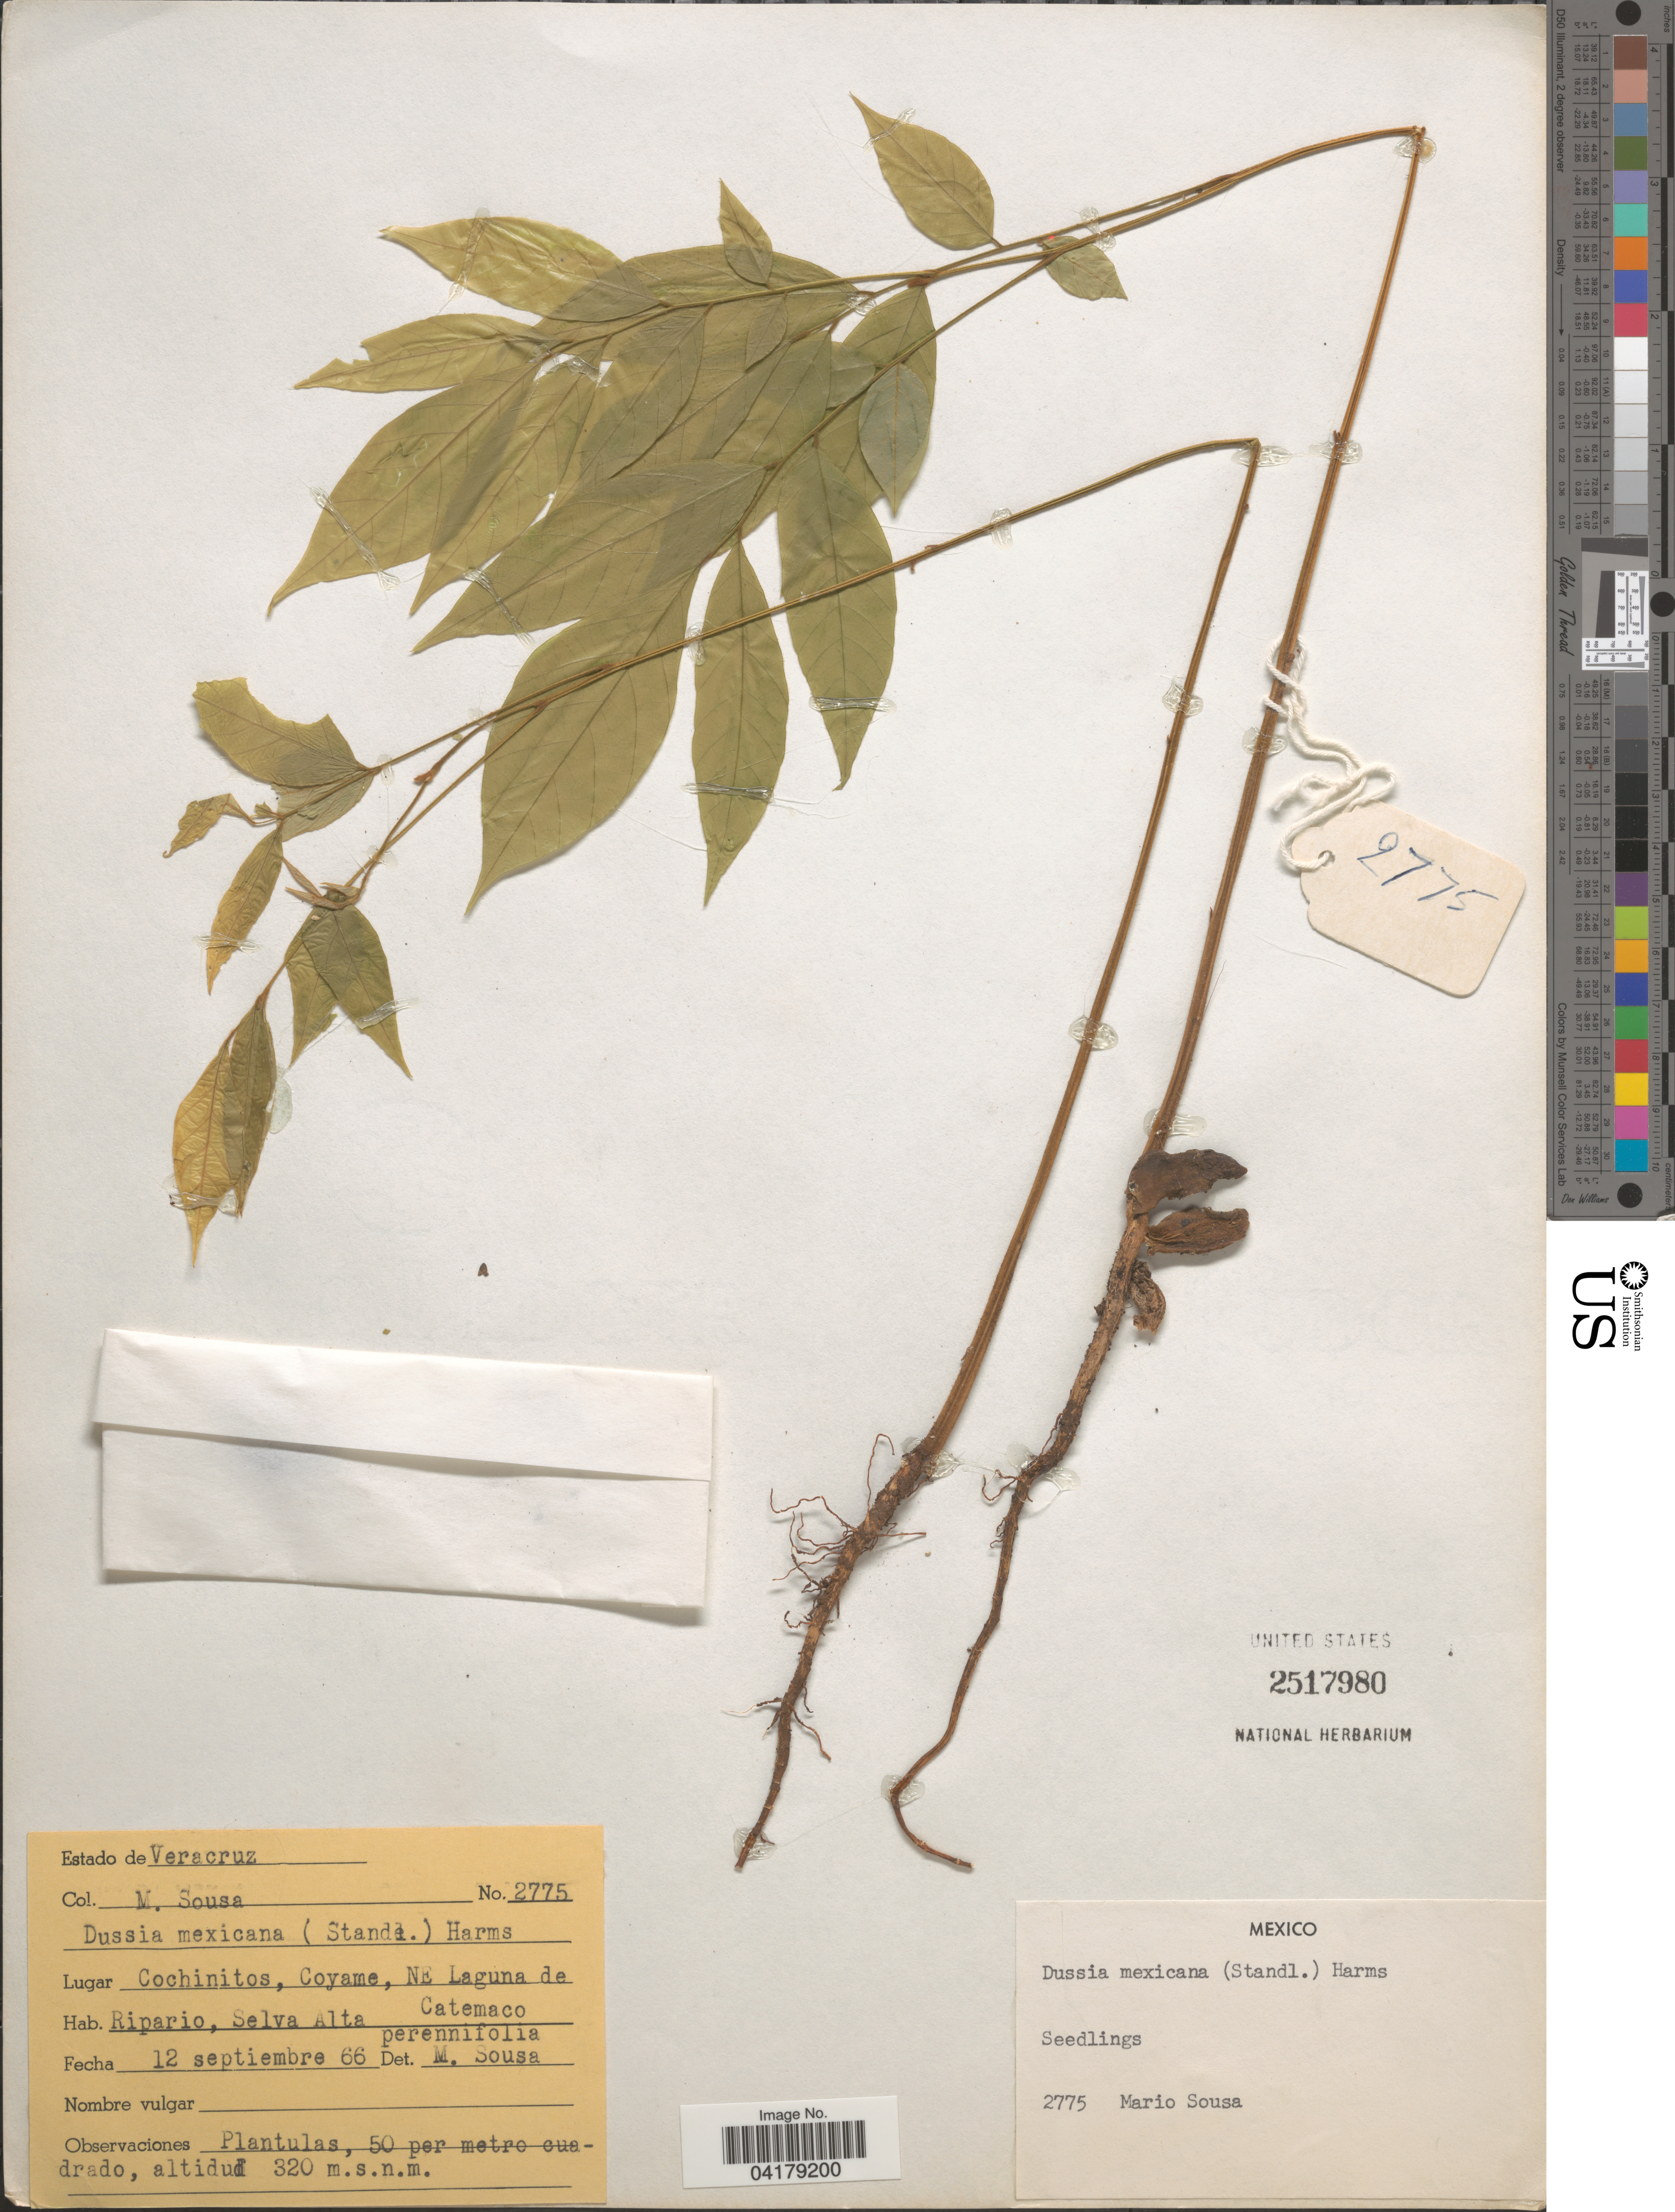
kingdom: Plantae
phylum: Tracheophyta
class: Magnoliopsida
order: Fabales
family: Fabaceae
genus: Dussia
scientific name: Dussia mexicana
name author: (Standl.) Harms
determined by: Sousa, M.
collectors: M. Sousa S.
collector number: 2775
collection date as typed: Transcribed d/m/y: 12/9/66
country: Mexico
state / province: Veracruz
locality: Veracruz. Cochinitos, Coyame, NE Laguna de Ripario, Selva Alta. Catemaco.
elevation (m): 320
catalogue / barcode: US 2517980